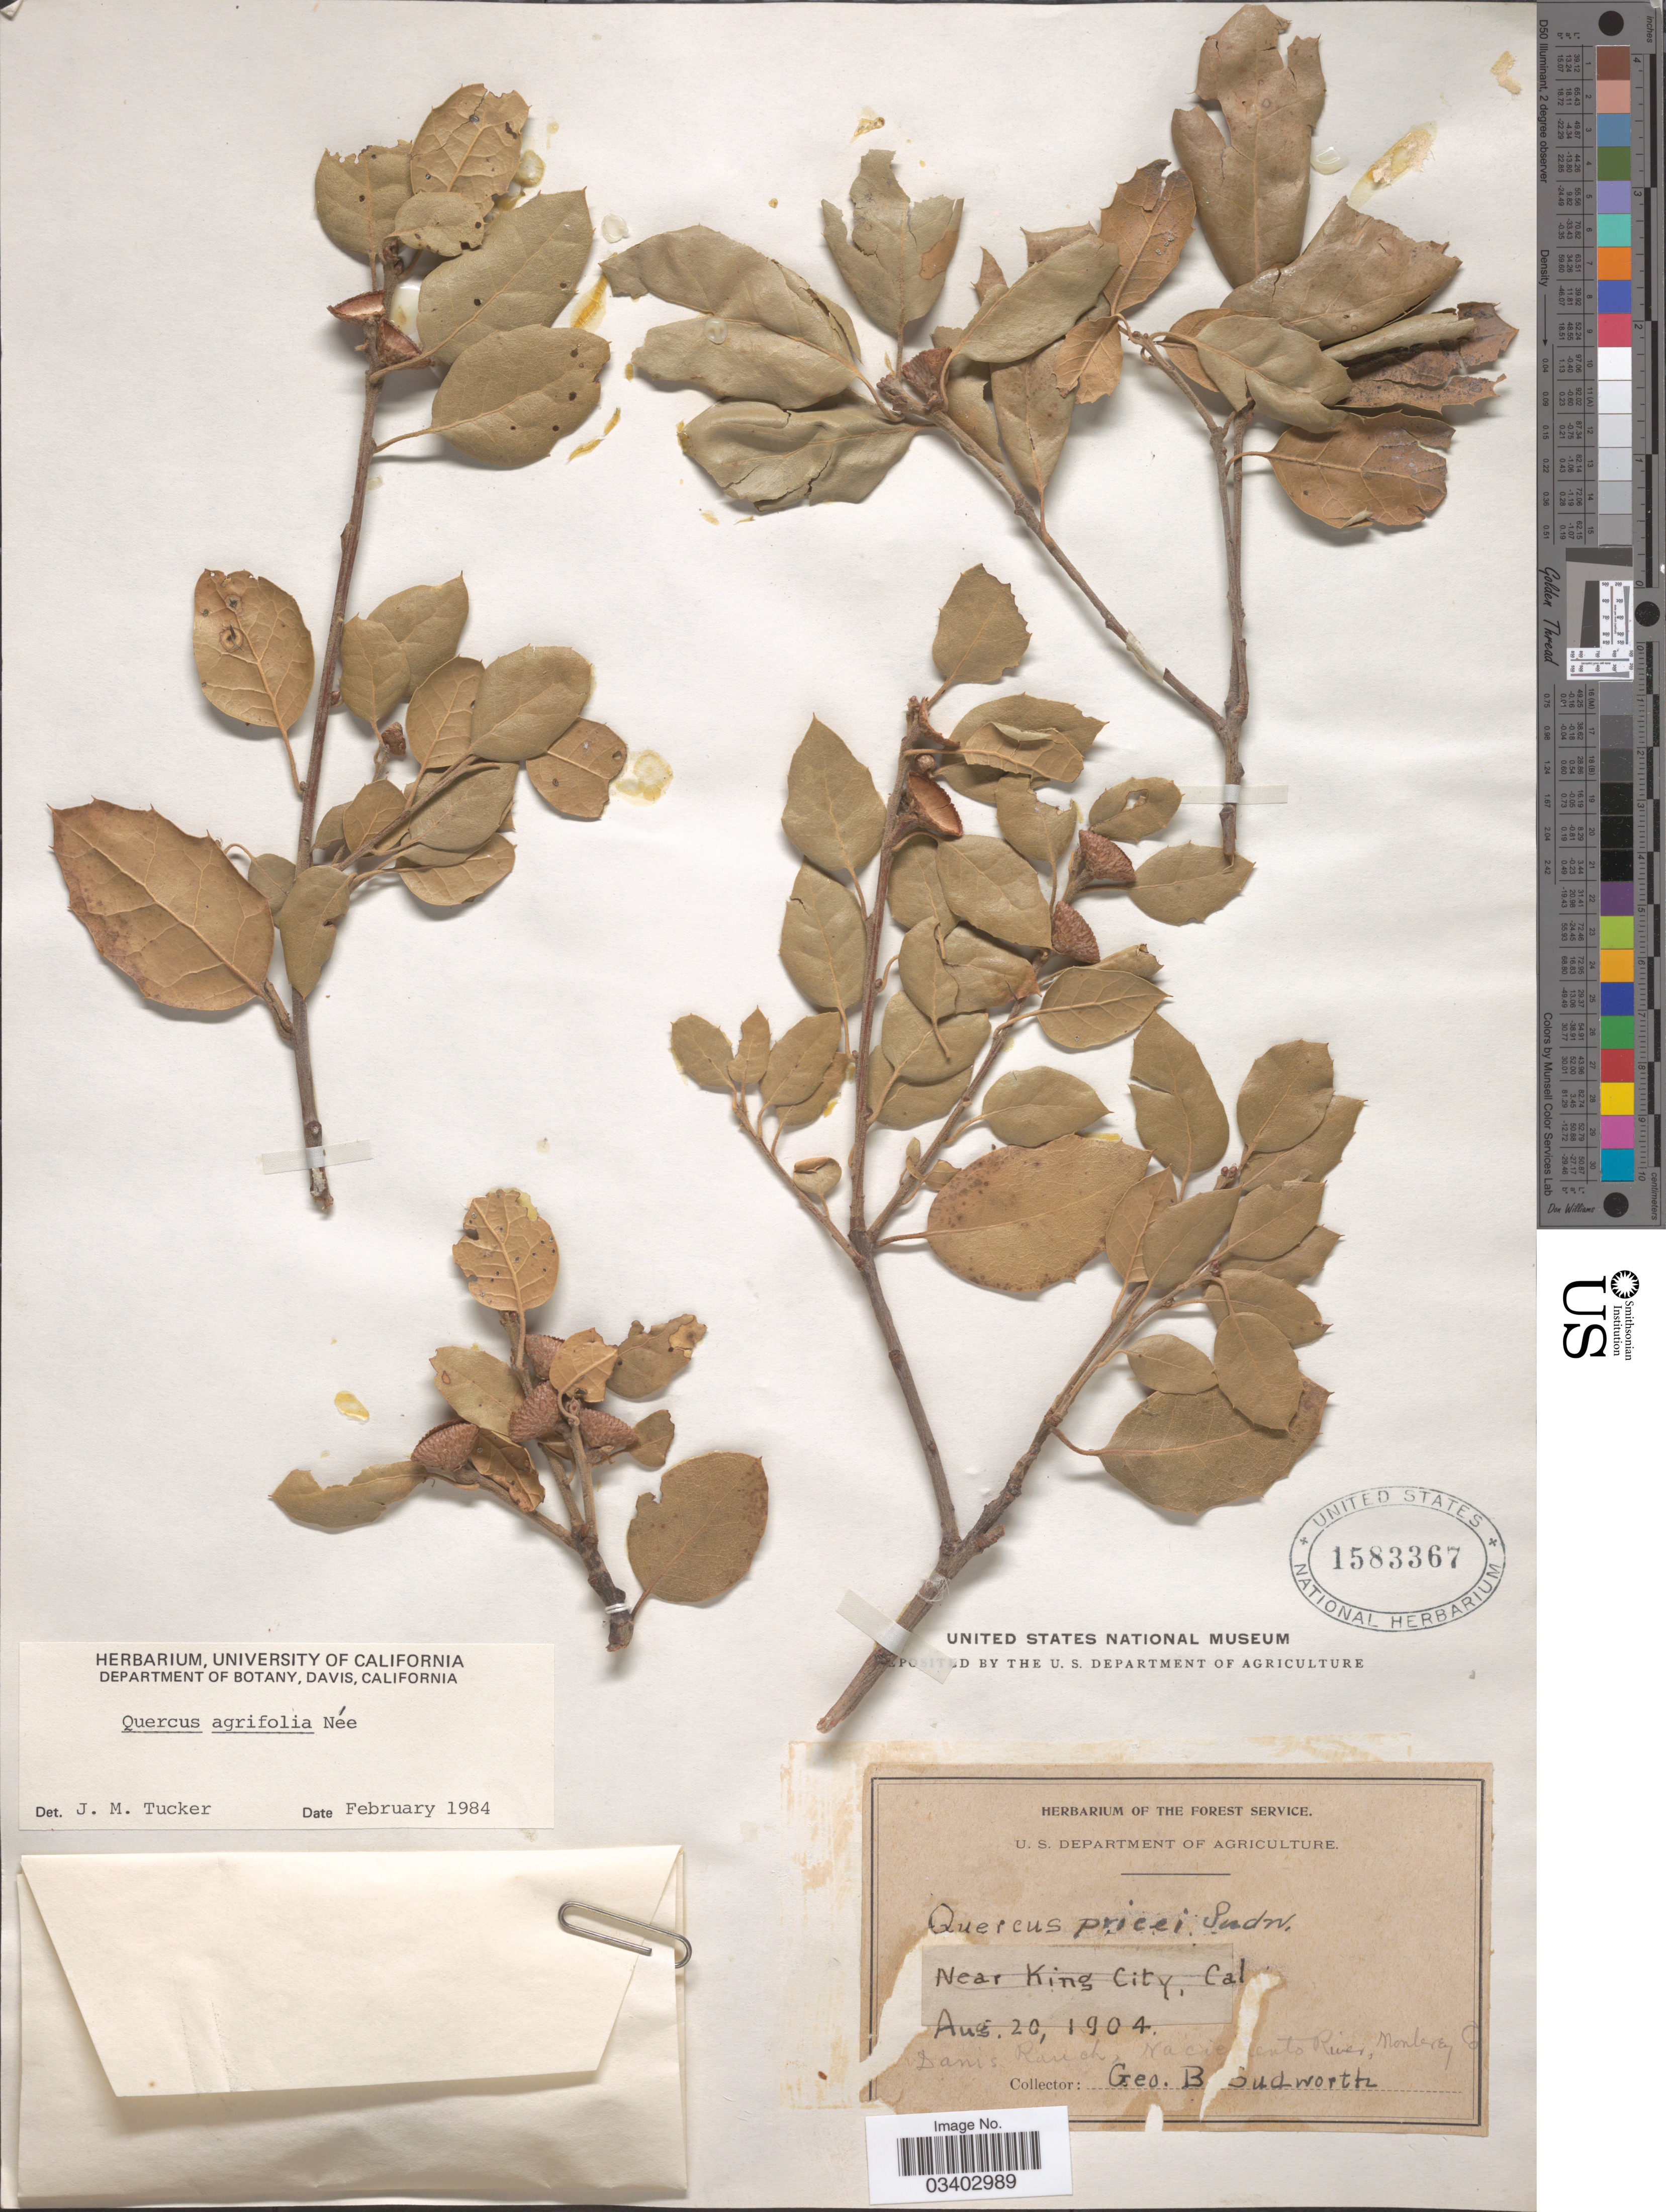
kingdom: Plantae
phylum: Tracheophyta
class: Magnoliopsida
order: Fagales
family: Fagaceae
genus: Quercus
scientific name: Quercus agrifolia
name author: Née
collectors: G. B. Sudworth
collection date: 1904-08-20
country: United States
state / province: California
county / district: Monterey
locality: Dani's Ranch, Nacimiento River, Monterey Co.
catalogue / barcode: US 1583367